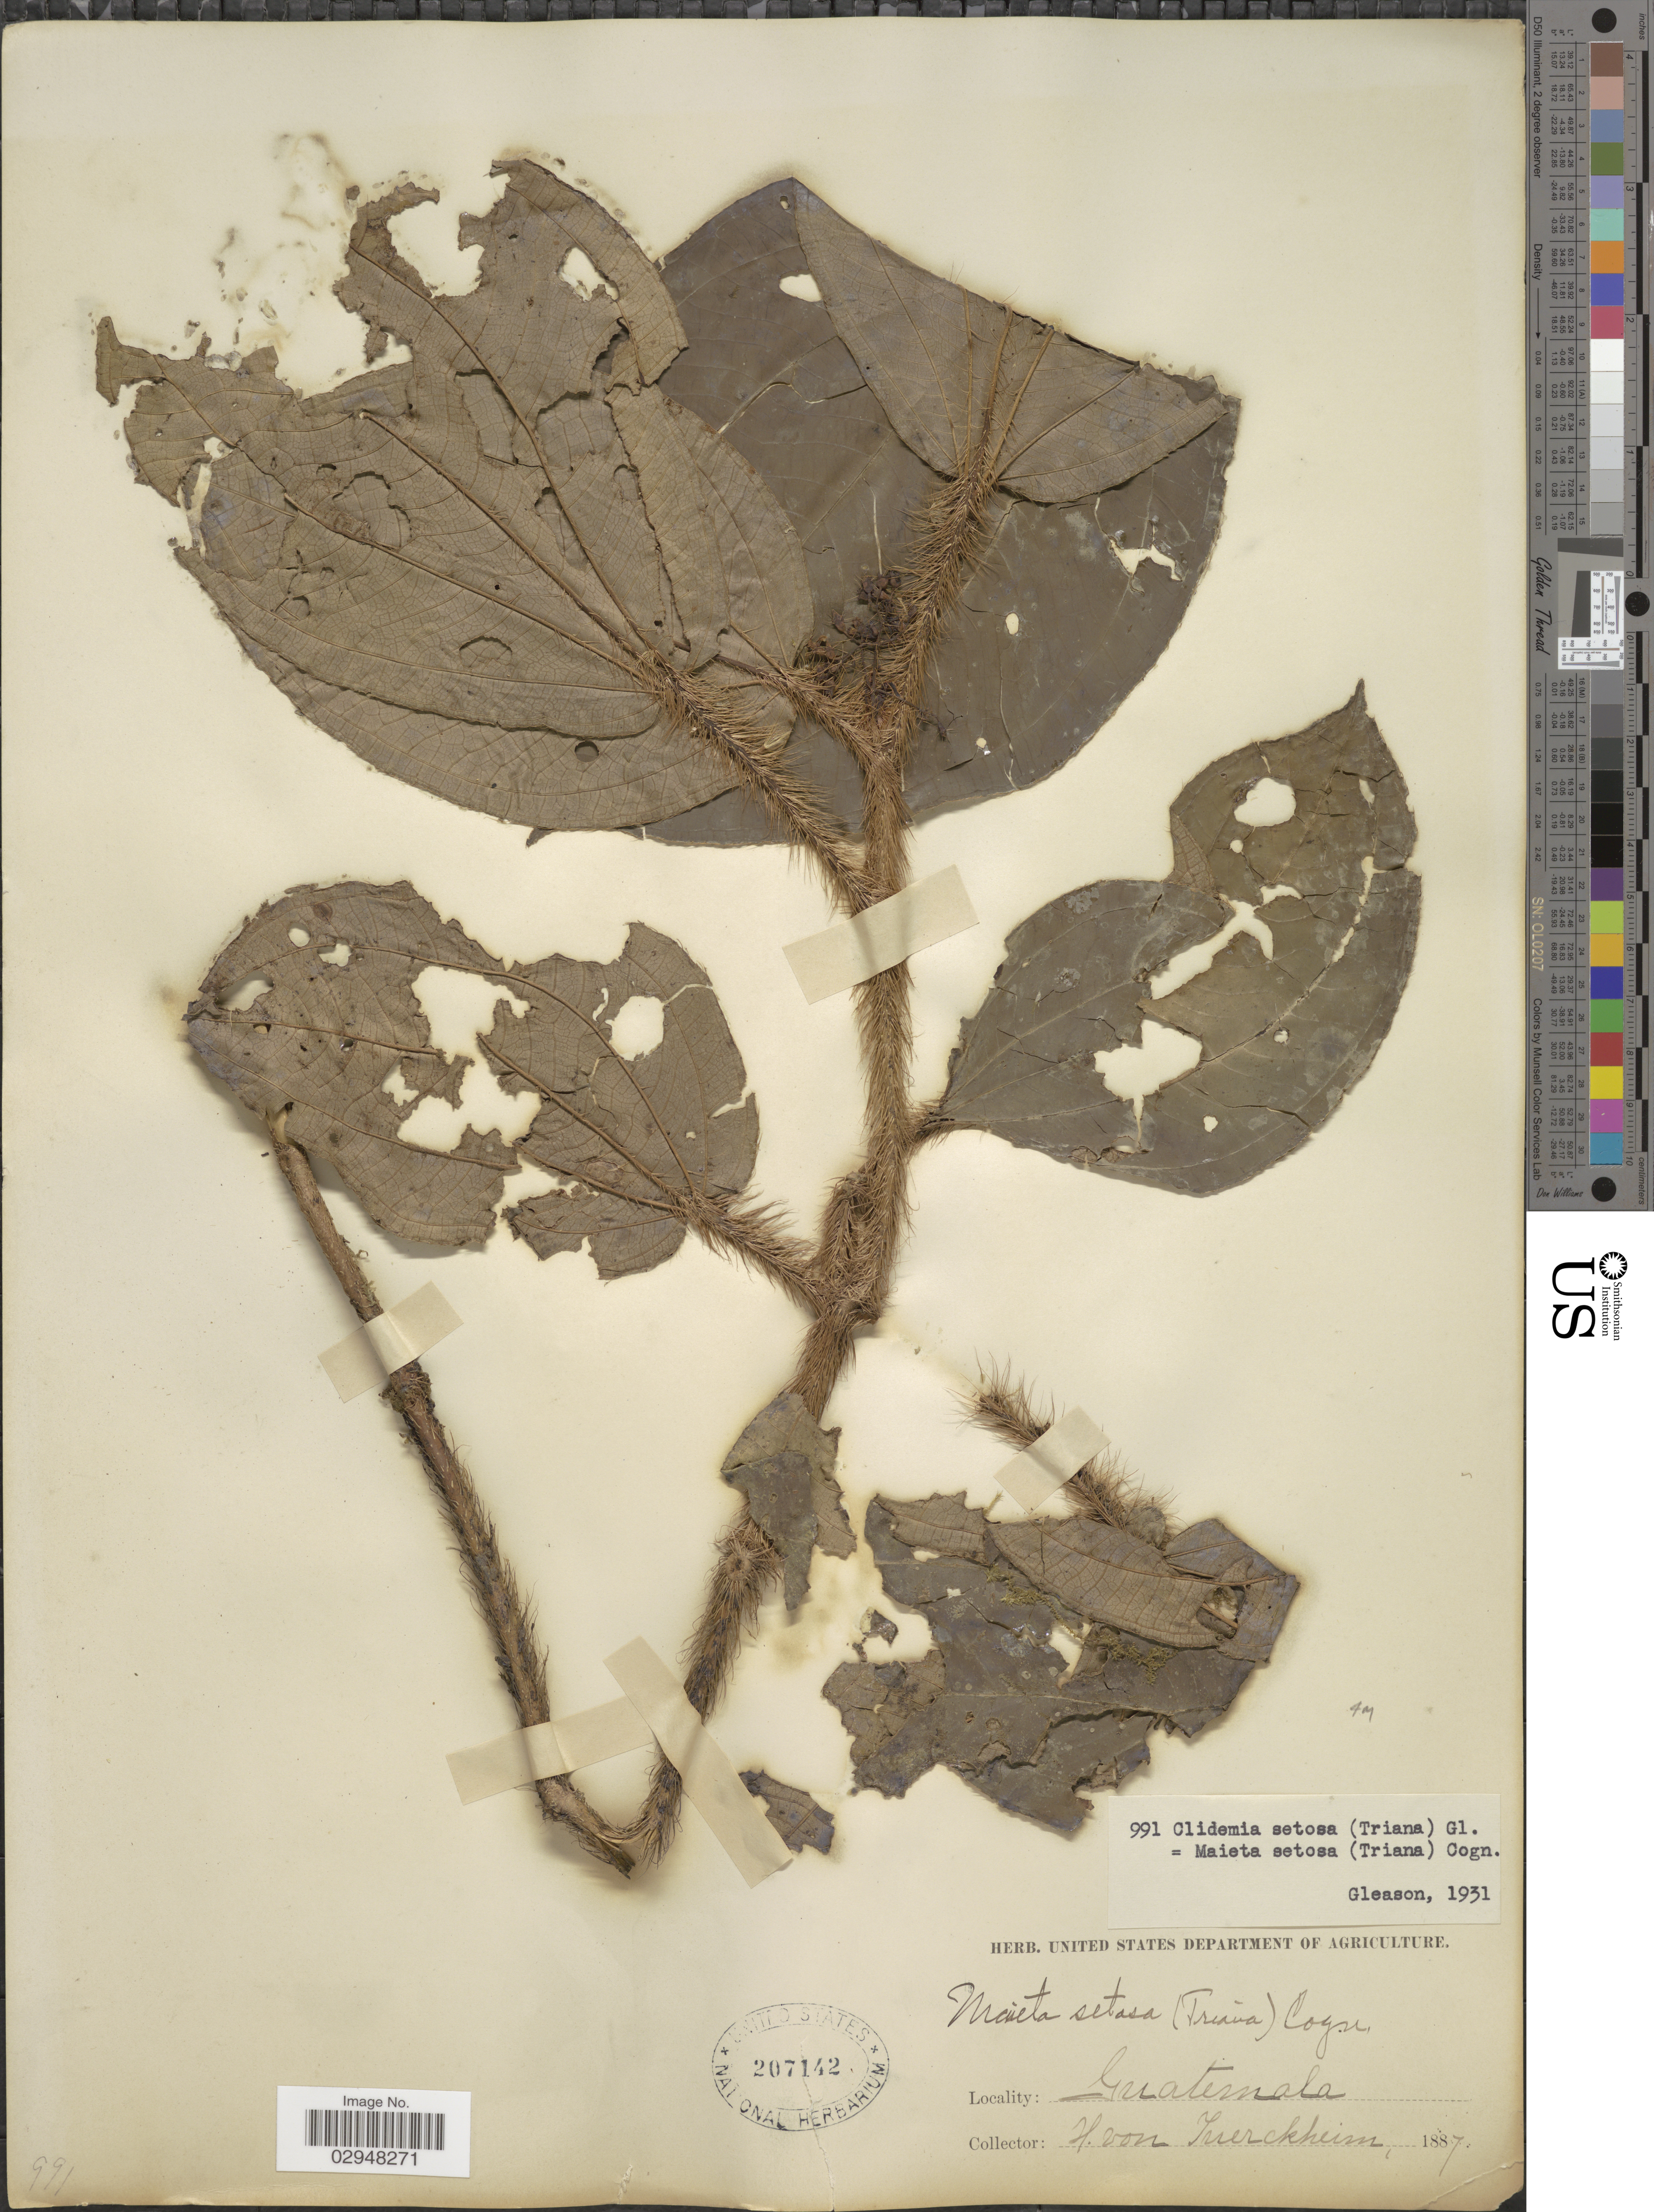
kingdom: Plantae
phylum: Tracheophyta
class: Magnoliopsida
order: Myrtales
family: Melastomataceae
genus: Clidemia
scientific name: Clidemia setosa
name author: (Triana) Gleason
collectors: H. von Türckheim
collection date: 1887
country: Guatemala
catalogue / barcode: US 207142